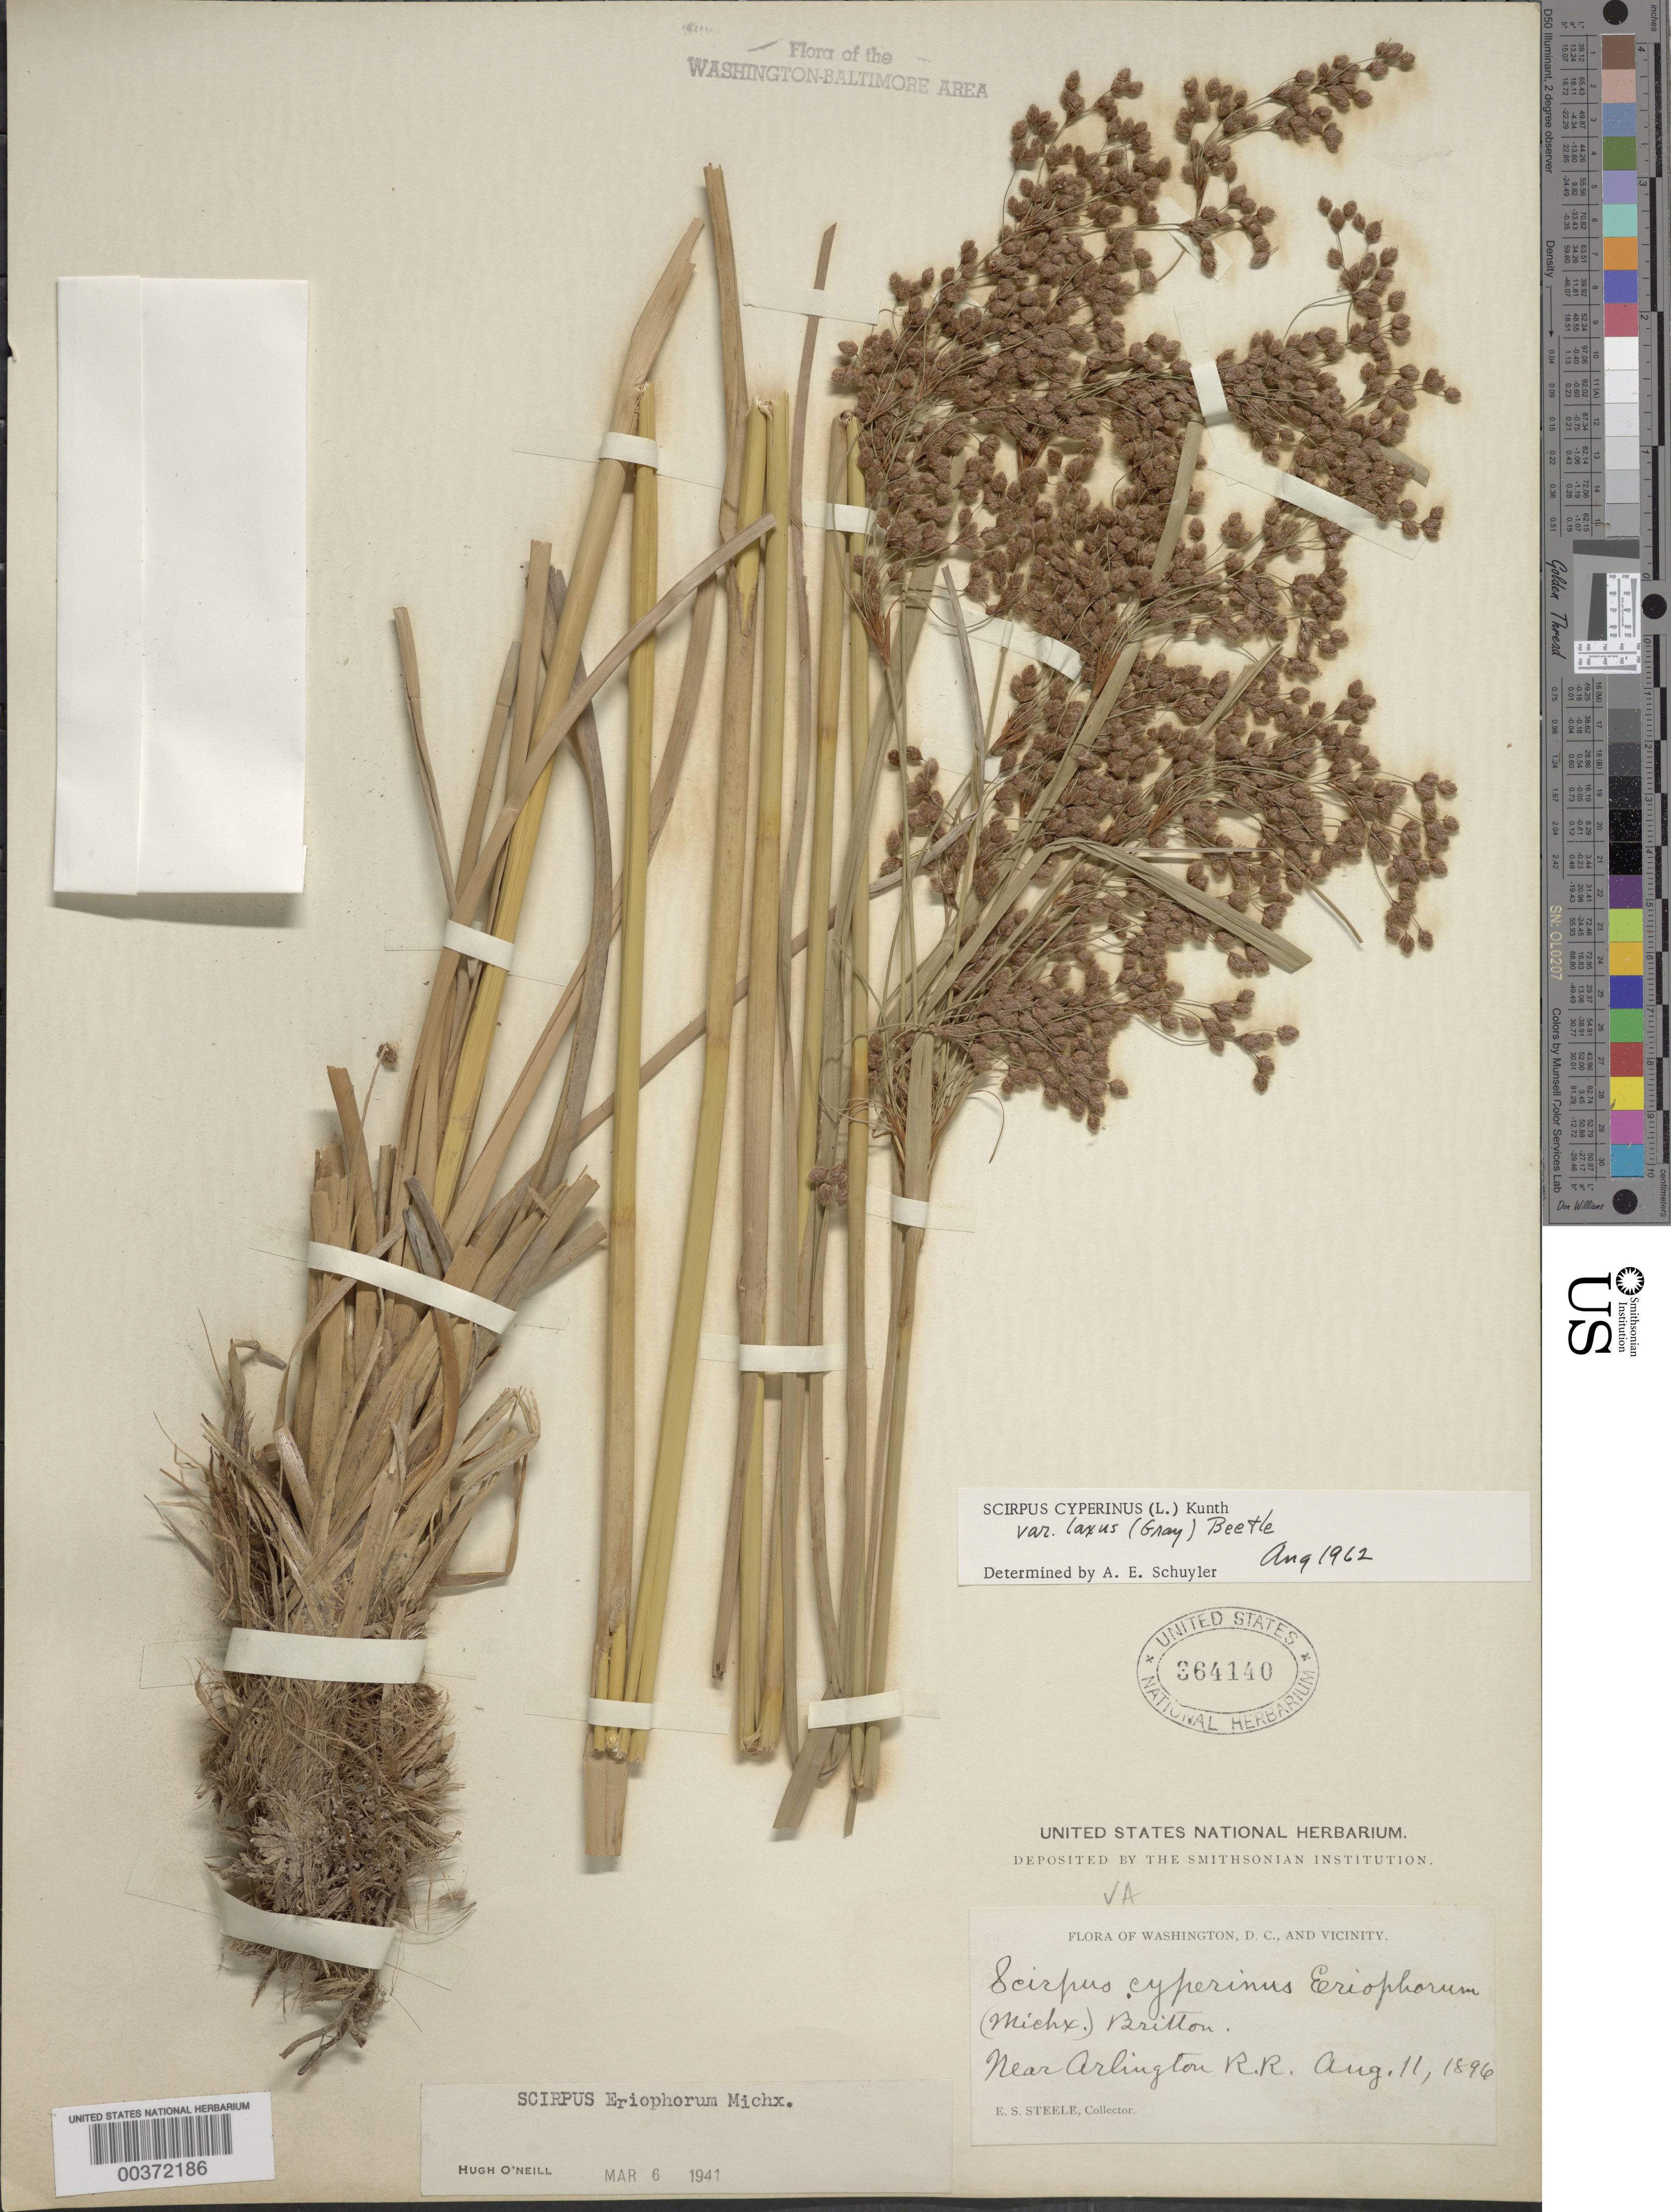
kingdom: Plantae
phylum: Tracheophyta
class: Liliopsida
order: Poales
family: Cyperaceae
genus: Scirpus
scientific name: Scirpus cyperinus (L.) Kunth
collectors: E. Steele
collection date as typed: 11 Aug 1896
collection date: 1896-08-11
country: United States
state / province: Virginia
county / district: Arlington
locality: Arlington railroad vicinity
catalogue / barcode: US 364140